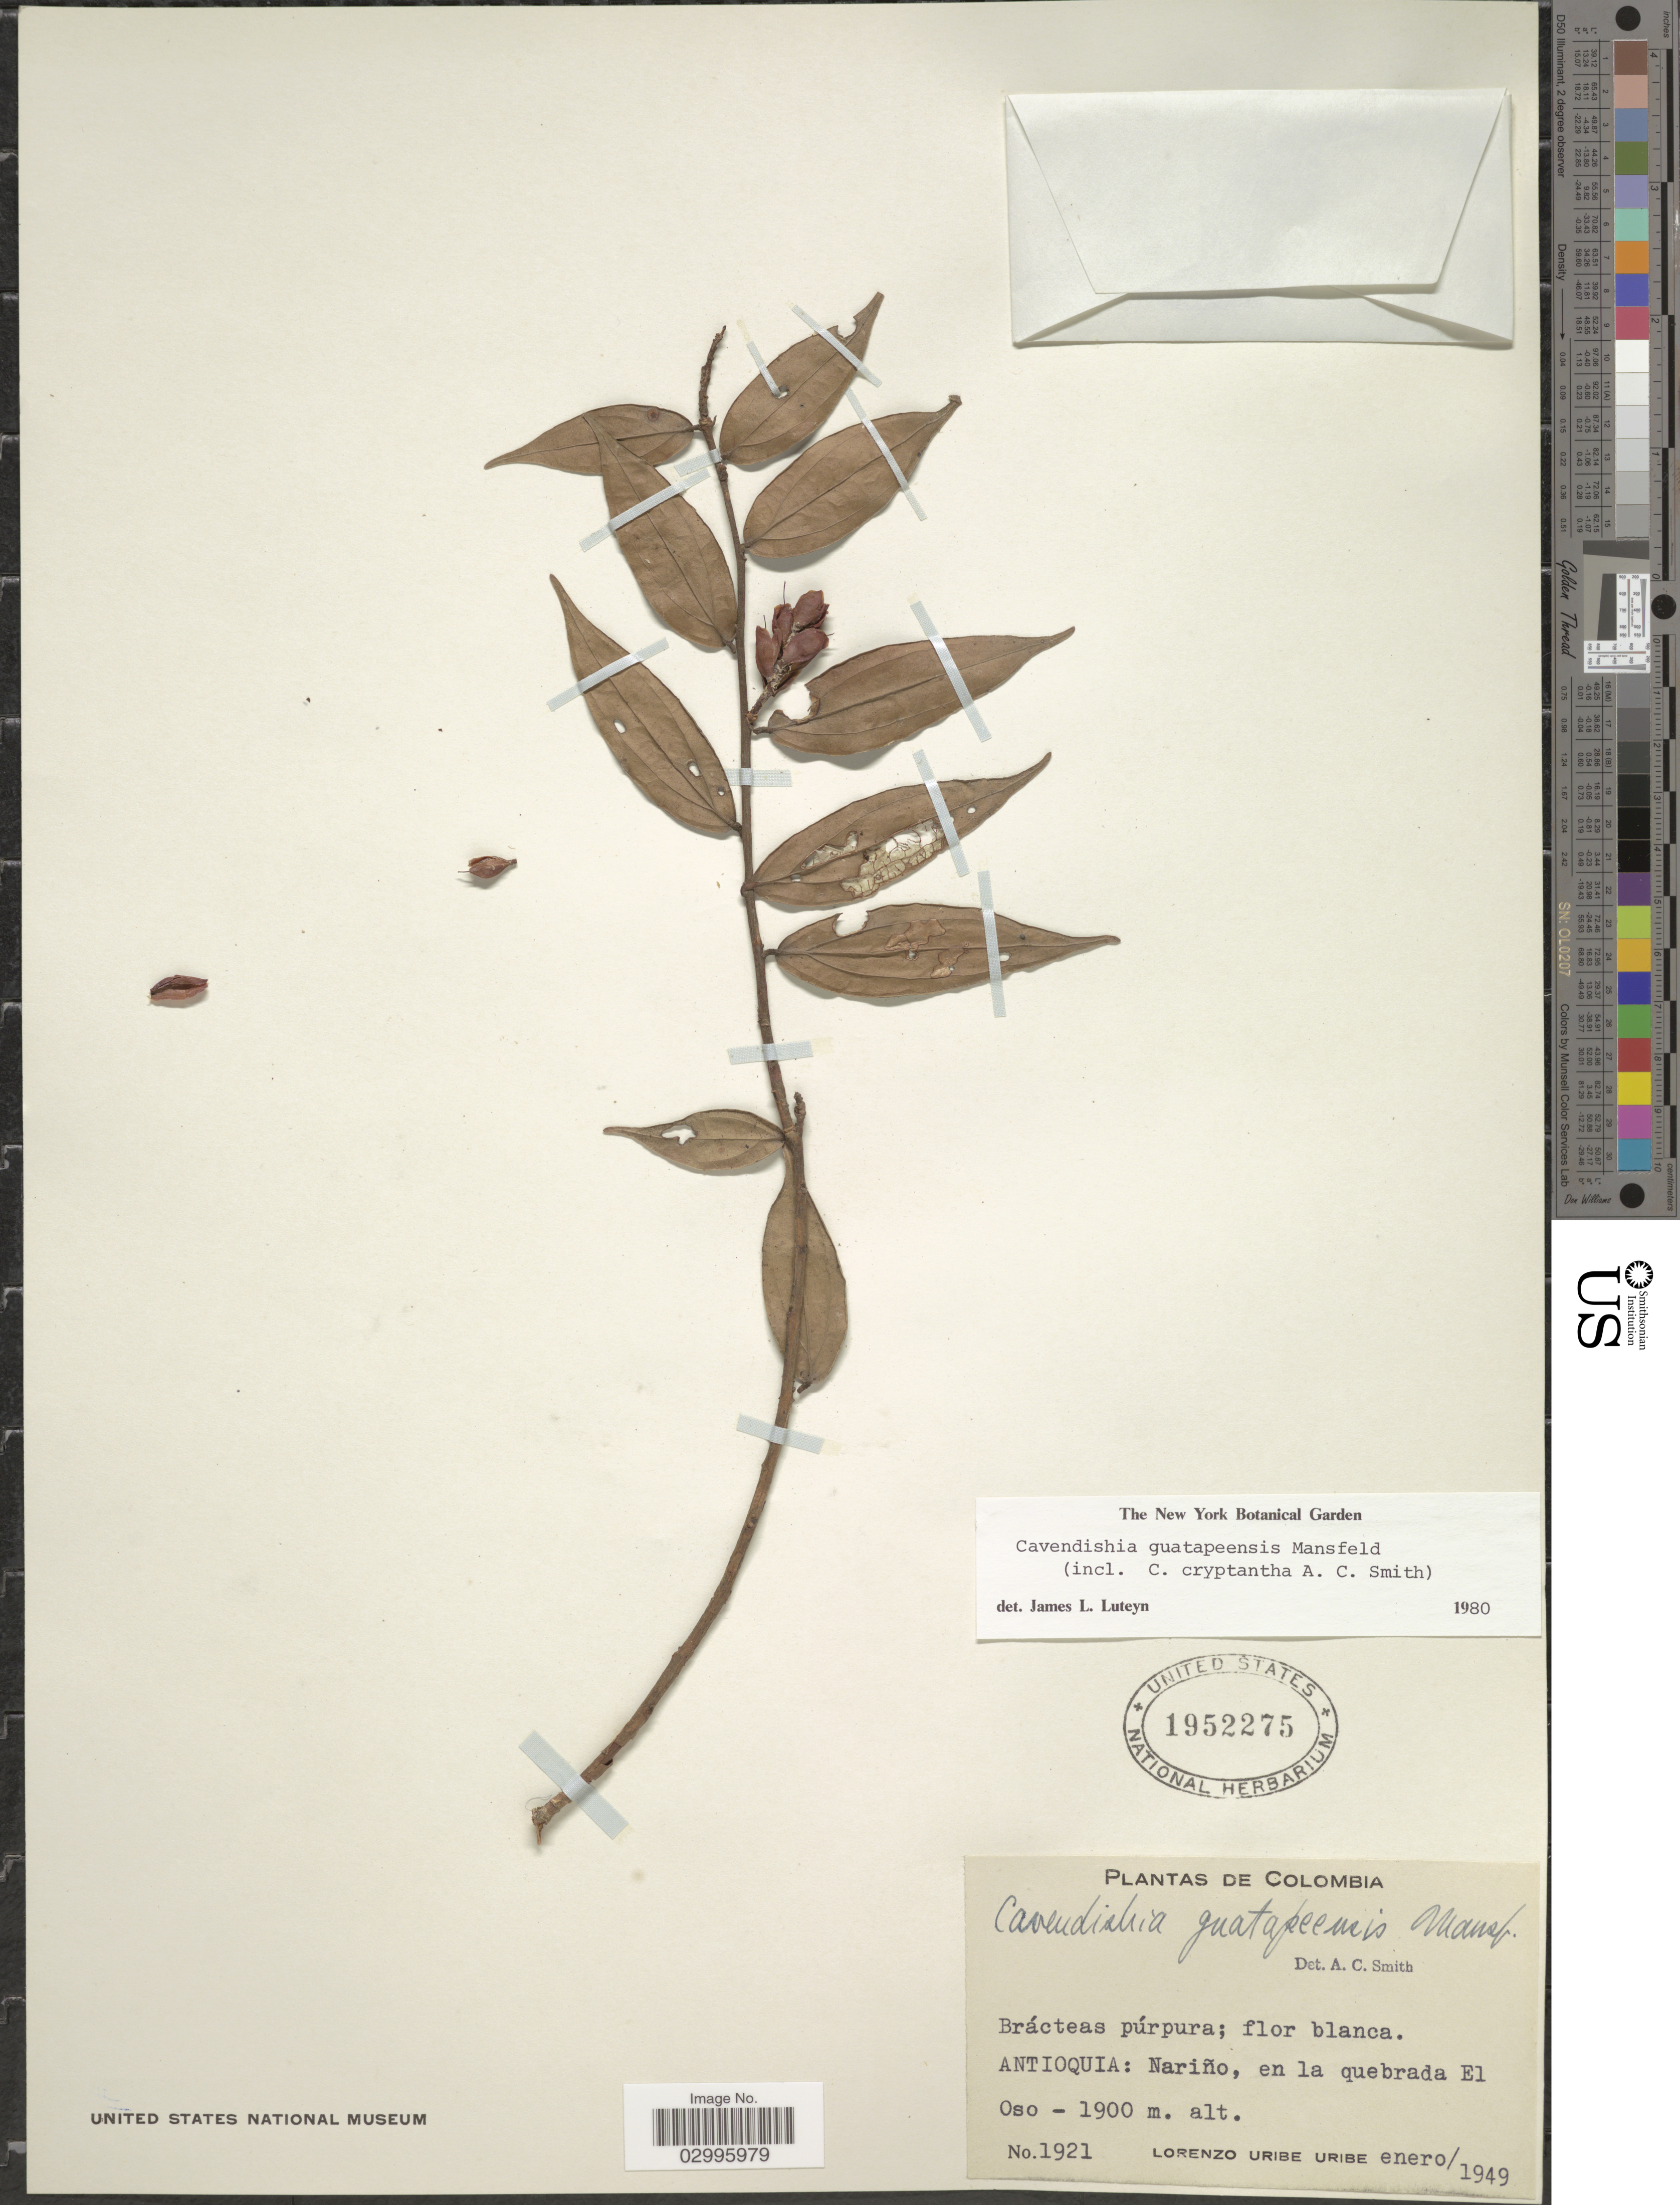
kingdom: Plantae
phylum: Tracheophyta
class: Magnoliopsida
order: Ericales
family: Ericaceae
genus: Cavendishia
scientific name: Cavendishia guatapeensis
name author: Mansf.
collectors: L. Uribe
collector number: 1921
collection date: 1949-01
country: Colombia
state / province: Antioquia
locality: Nariño, en la quebrada El Oso.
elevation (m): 1900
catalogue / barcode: US 1952275